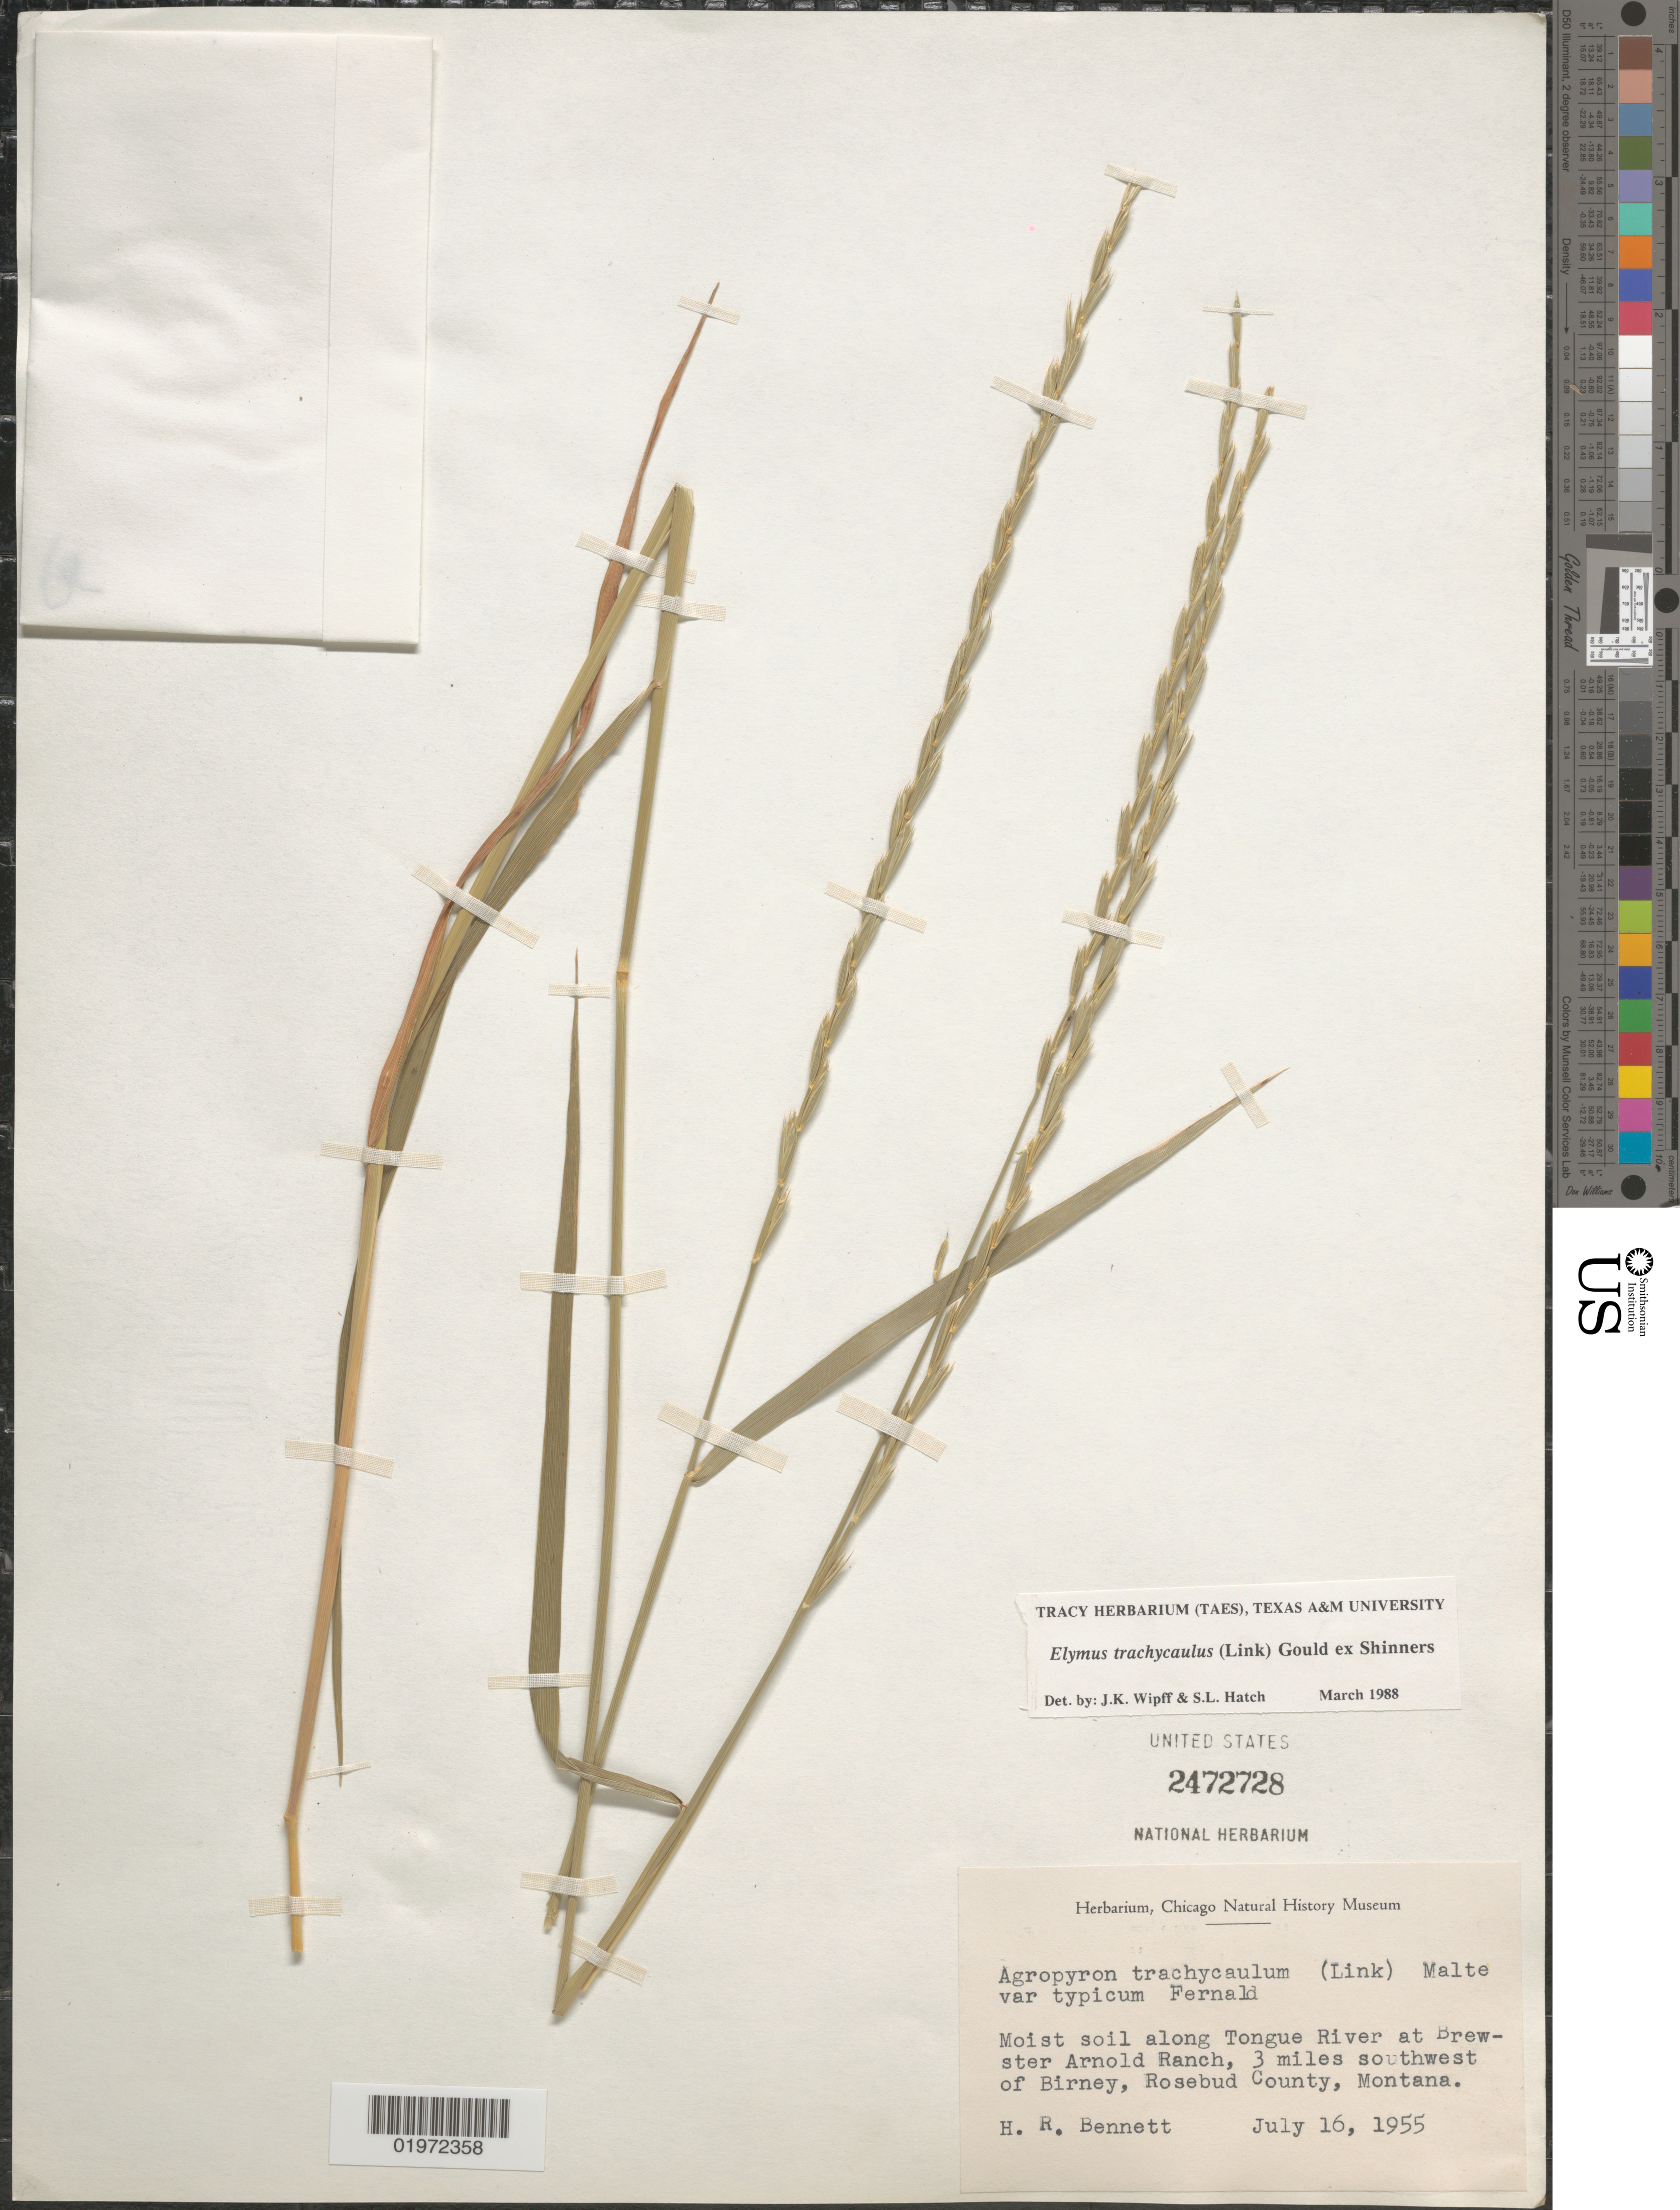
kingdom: Plantae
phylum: Tracheophyta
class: Liliopsida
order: Poales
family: Poaceae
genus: Elymus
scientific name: Elymus trachycaulus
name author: (Link) Gould ex Shinners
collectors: H. R. Bennett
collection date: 1955-07-16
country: United States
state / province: Montana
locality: Moist soil along Tongue River at Brewster Arnold Ranch, 3 miles southwest of Birney, Rosebud County.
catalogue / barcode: US 2472728